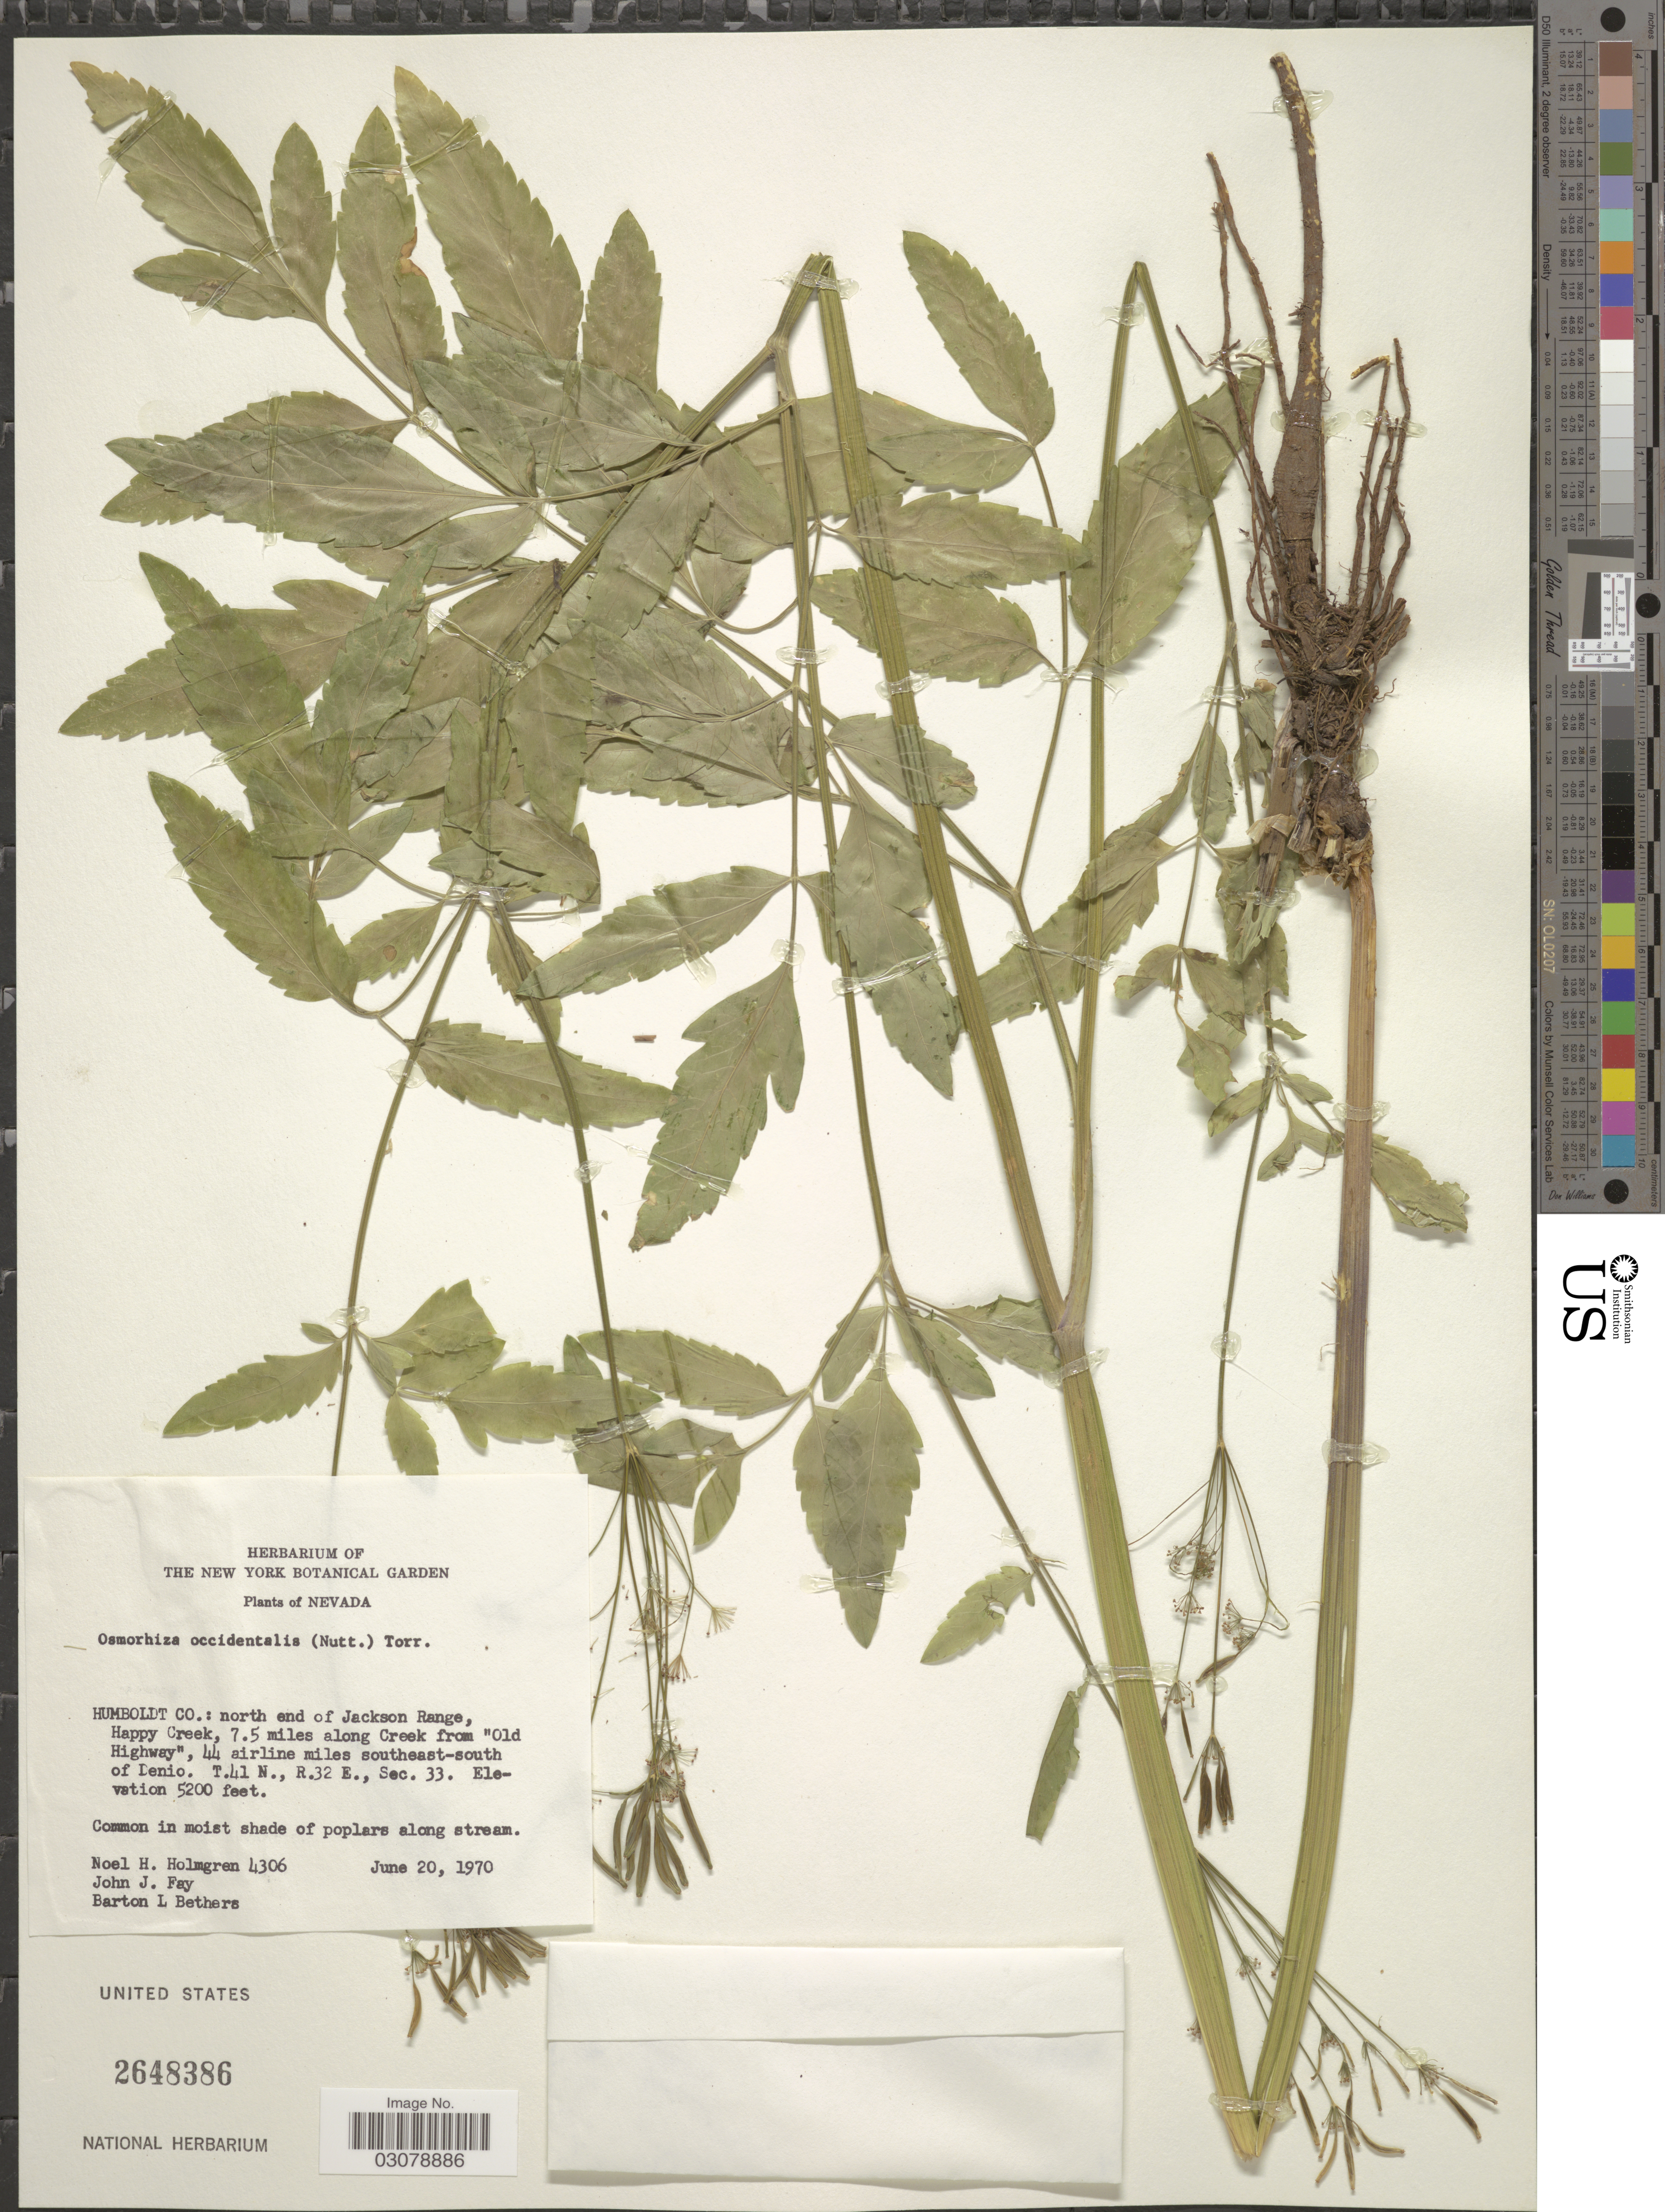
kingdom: Plantae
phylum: Tracheophyta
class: Magnoliopsida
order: Apiales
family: Apiaceae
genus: Osmorhiza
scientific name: Osmorhiza occidentalis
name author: (Nutt.) Torr.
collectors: N. H. Holmgren, J. Fay & B. Bethers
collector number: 4306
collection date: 1970-06-20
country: United States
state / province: Nevada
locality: Humboldt Co.; north end of Jackson Range, Happy Creek, 7.5 miles along Creek from "Old Highway", 44 airline miles southeast-south of Denio, T. 41N., R.32 E., Sec. 33.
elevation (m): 1585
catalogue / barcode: US 2648386